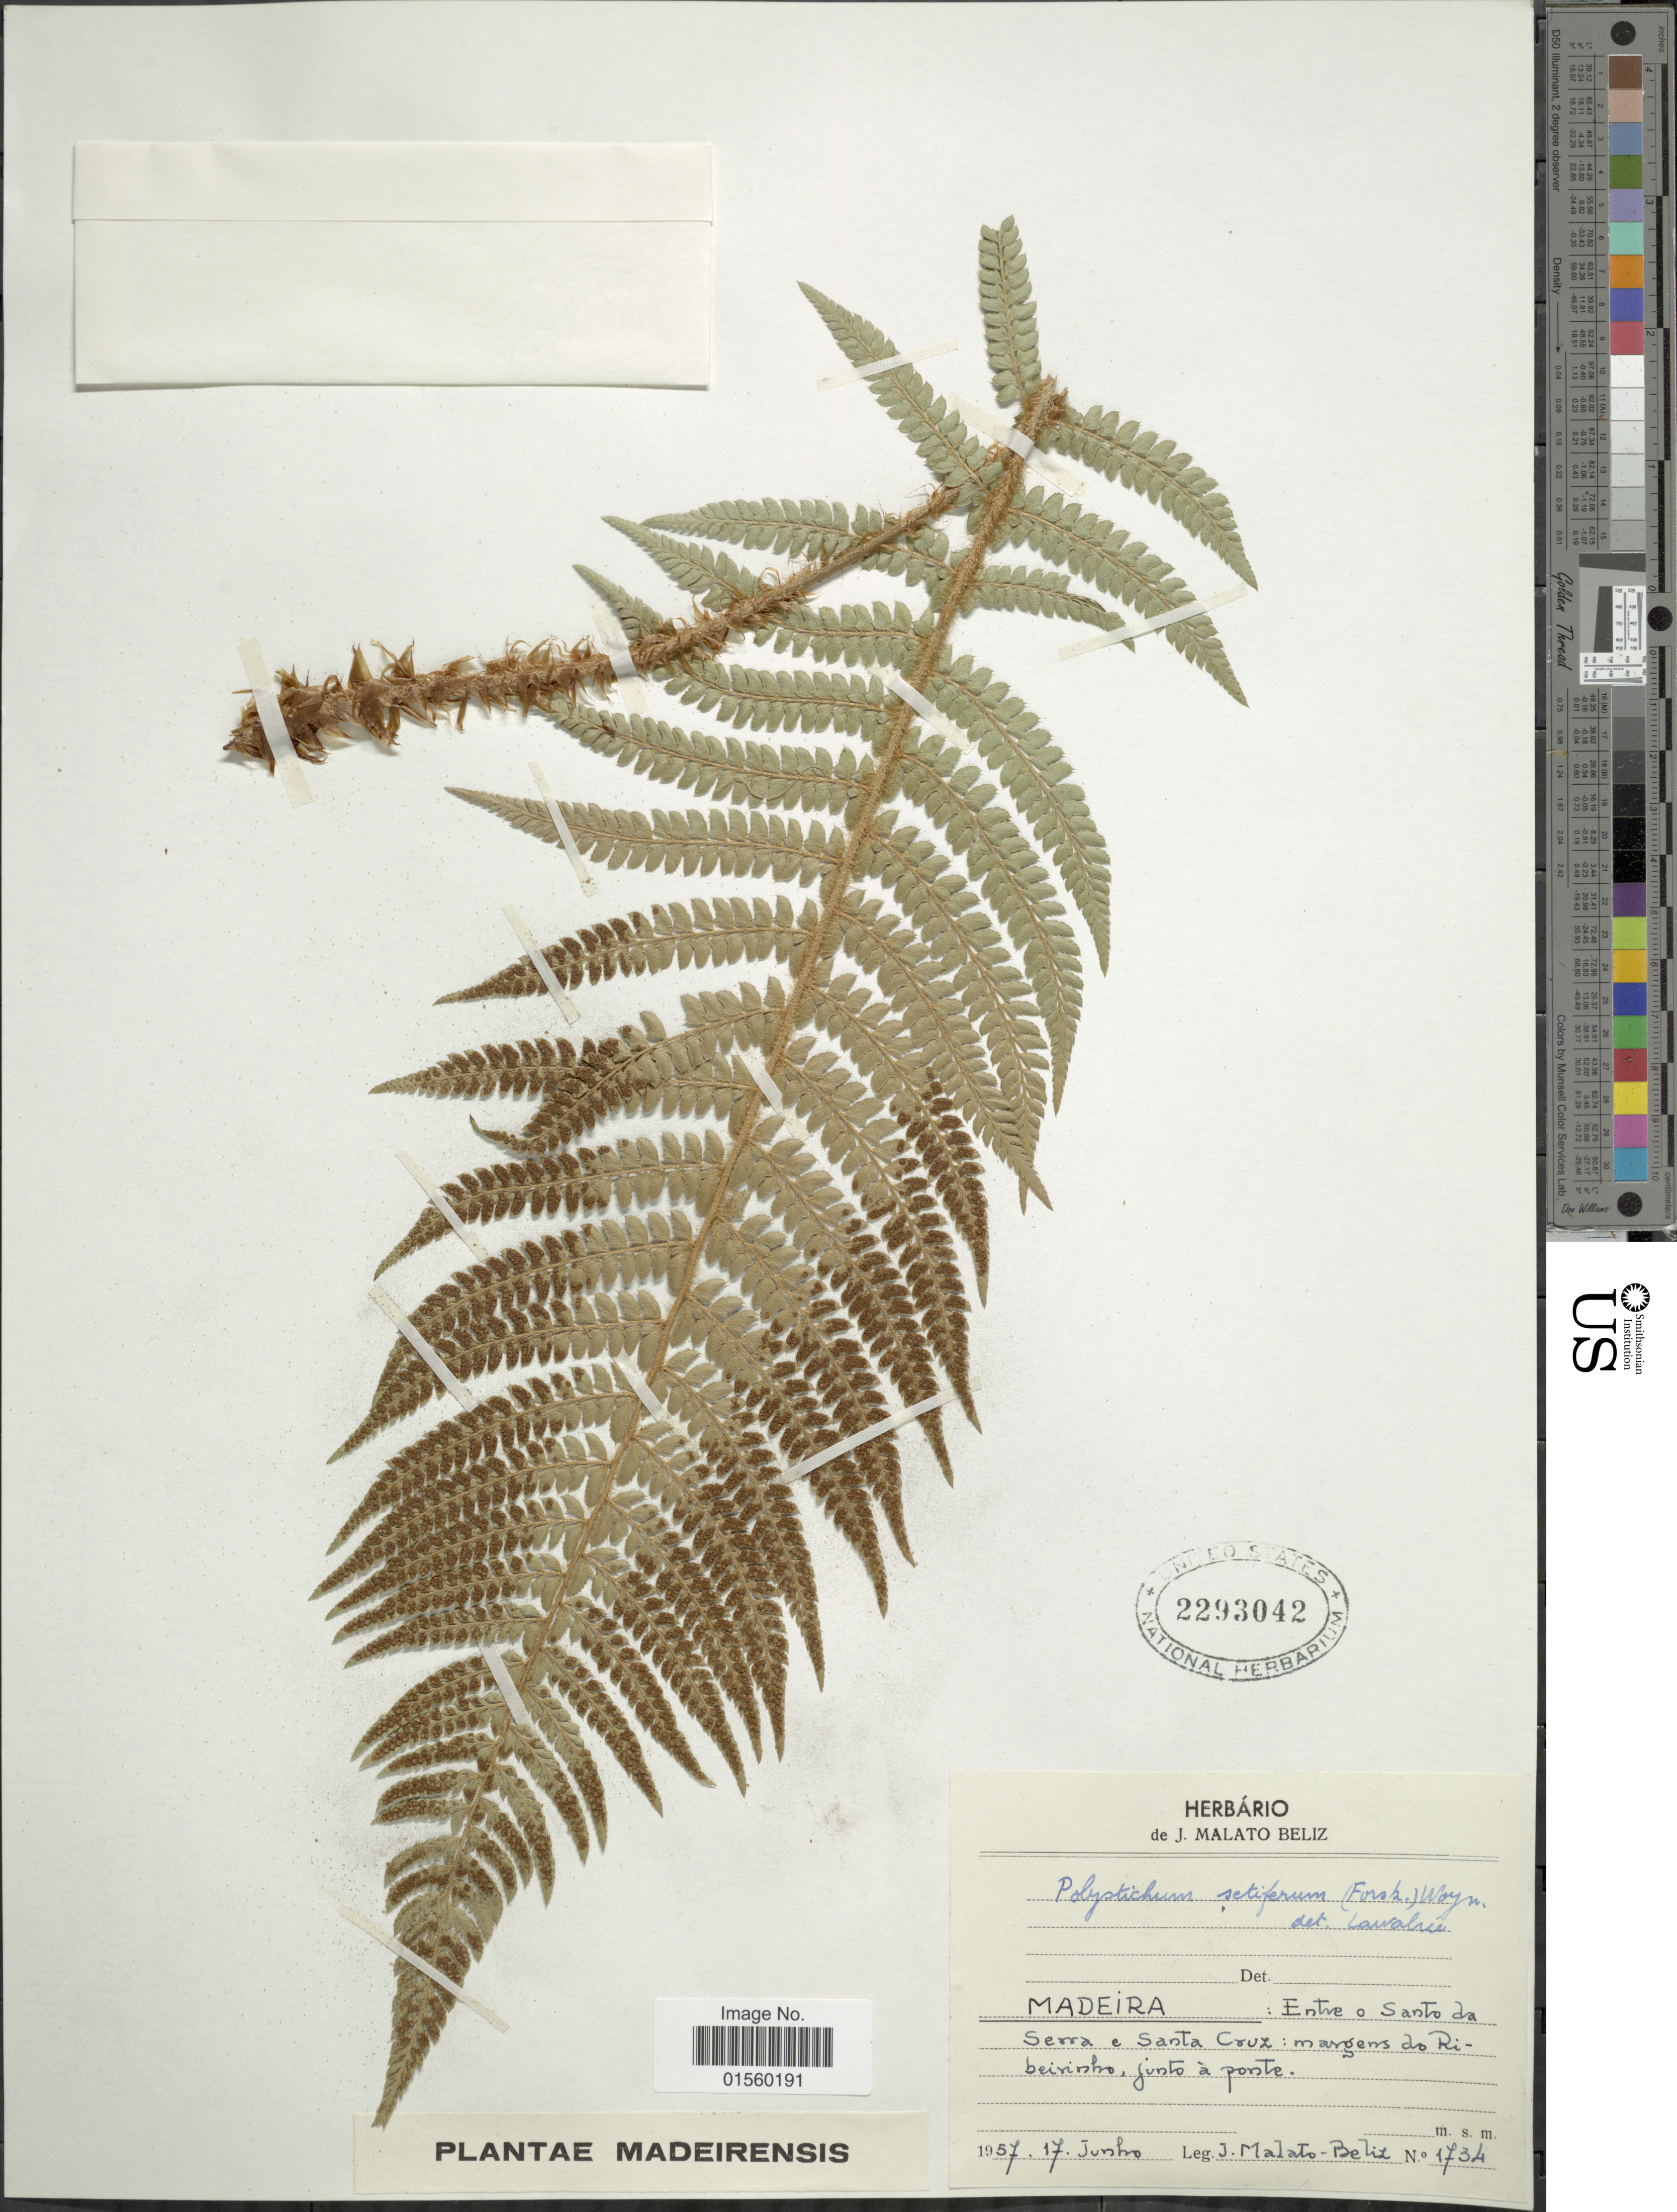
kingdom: Plantae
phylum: Tracheophyta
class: Polypodiopsida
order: Polypodiales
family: Dryopteridaceae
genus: Polystichum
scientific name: Polystichum setiferum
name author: (Forssk.) Moore ex Woynar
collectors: J. Malato-Beliz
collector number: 1734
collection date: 1957-06-17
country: Portugal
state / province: Madeira (Aut. Reg.)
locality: Entre o Santo da Serra a Santa Cruz: margens do Ribreirnho, junto a ponte [interpreted]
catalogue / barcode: US 2293042